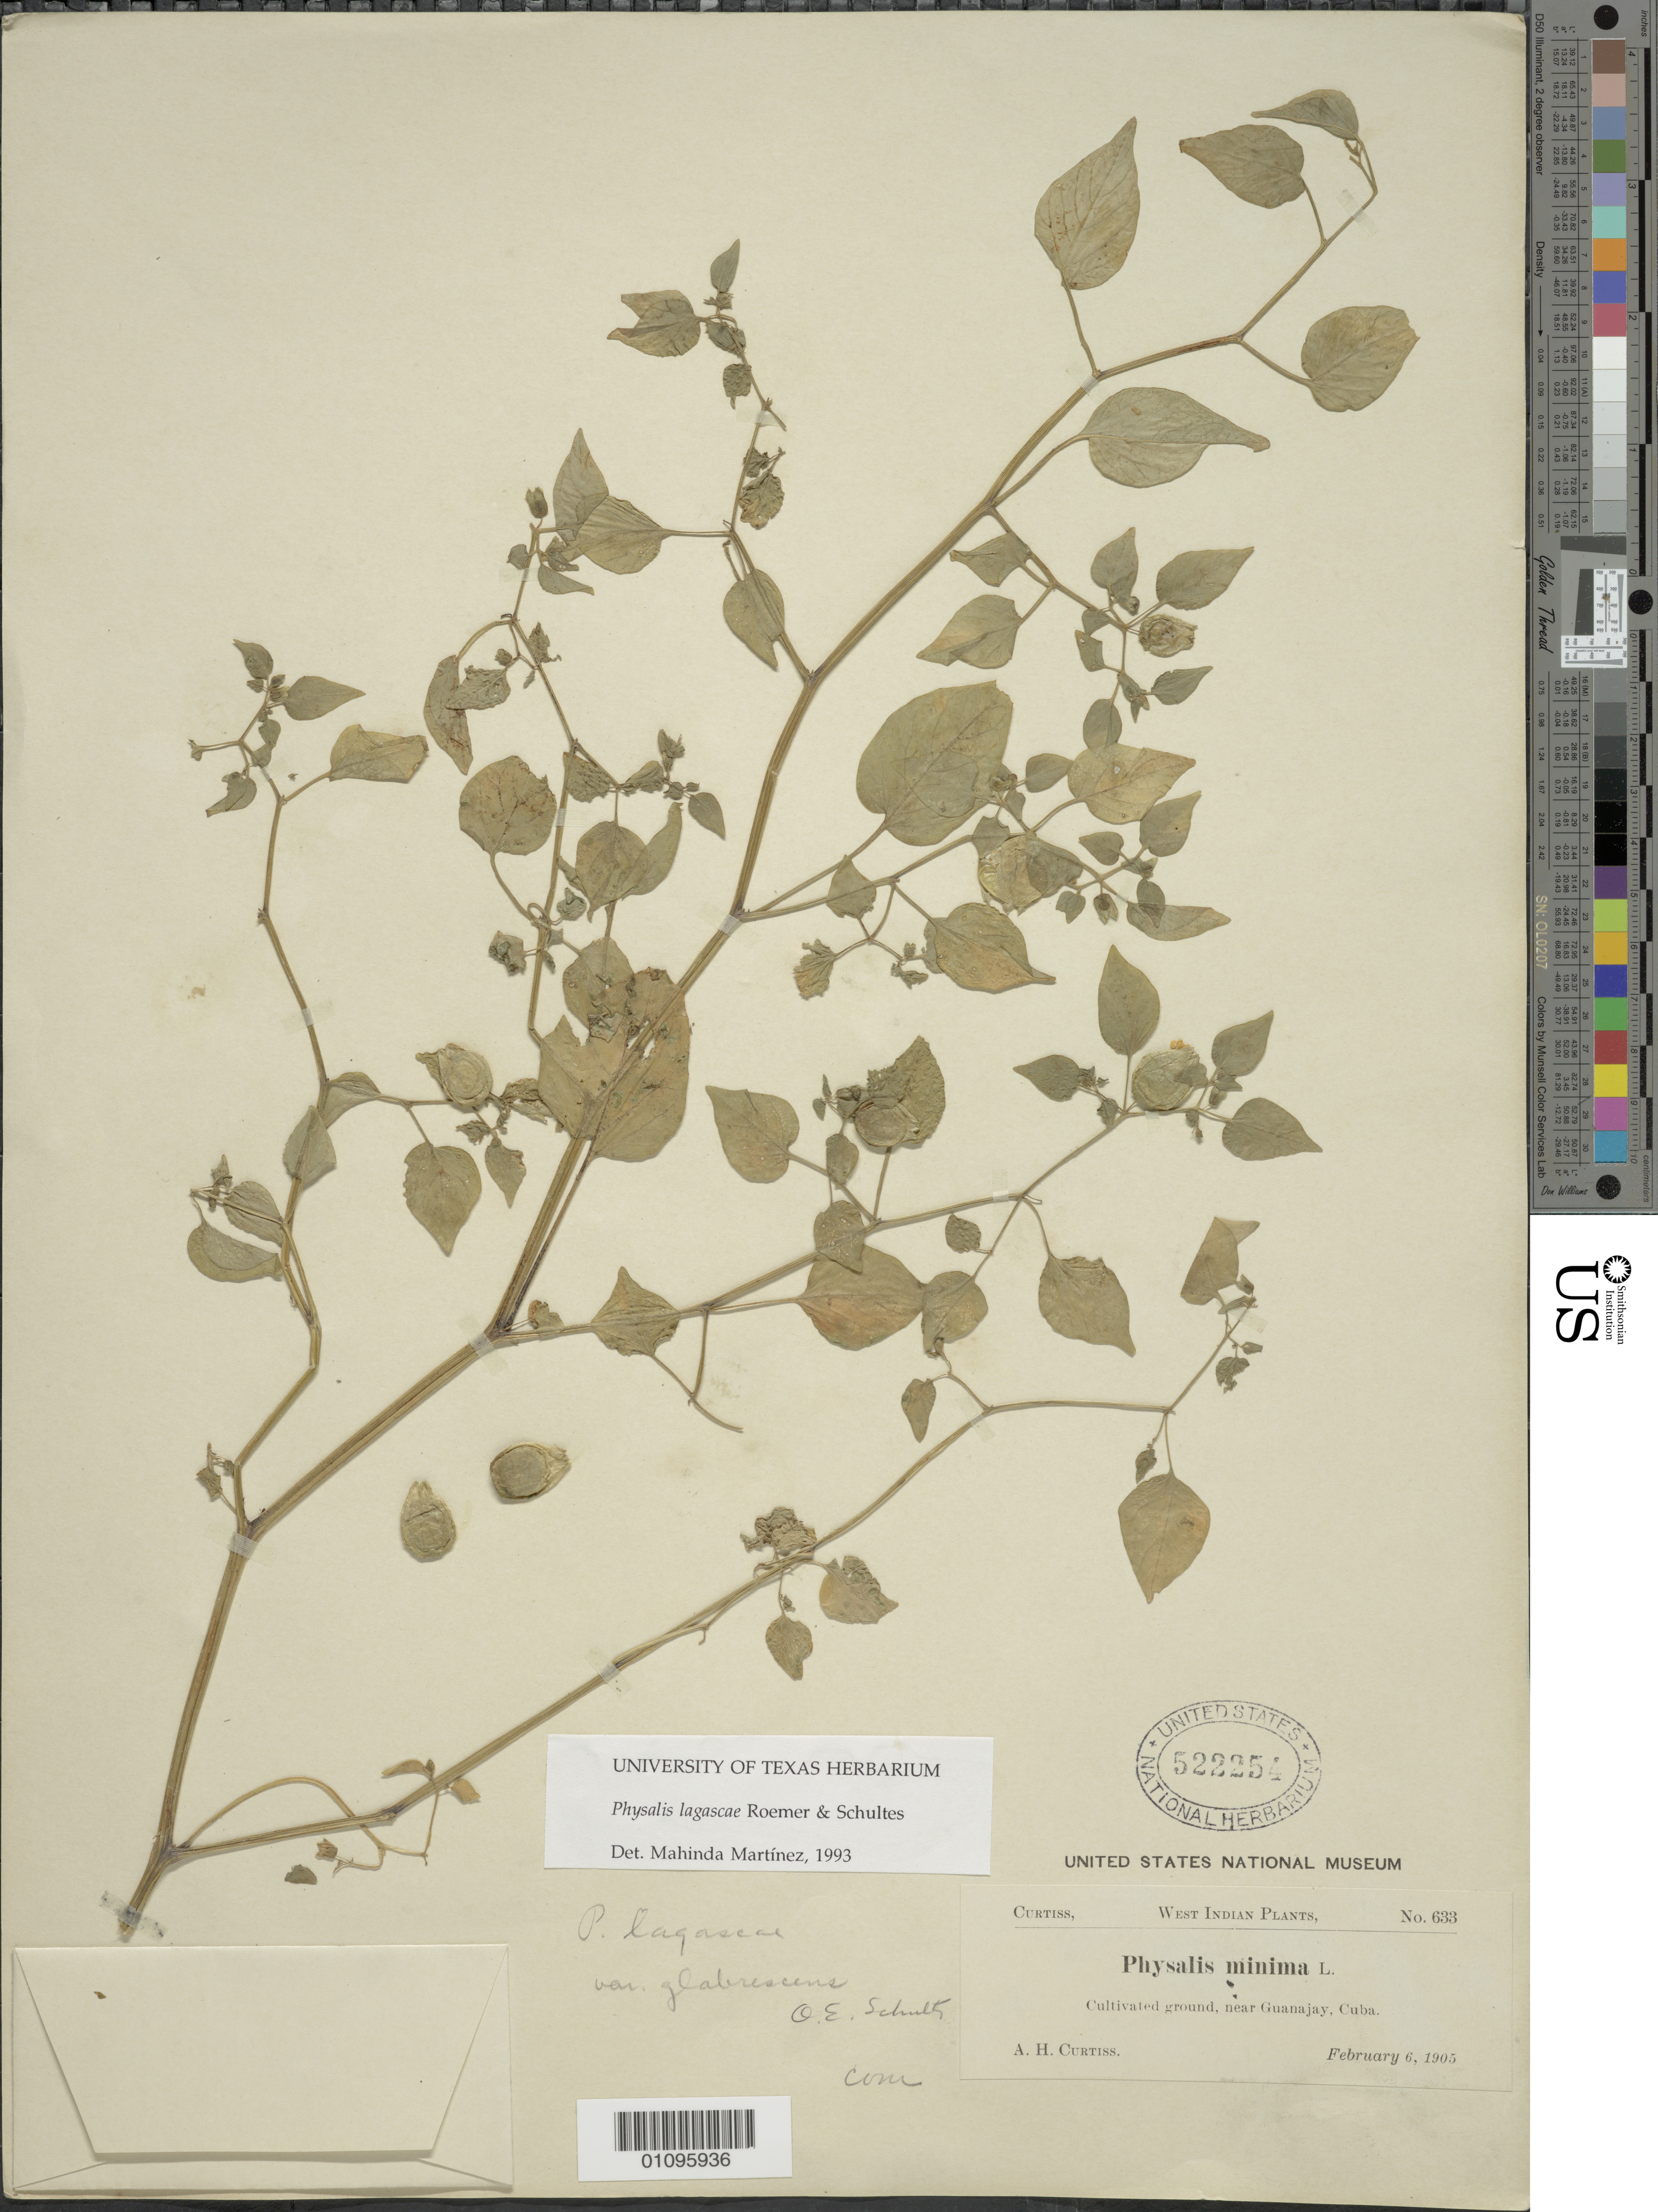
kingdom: Plantae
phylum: Tracheophyta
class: Magnoliopsida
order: Solanales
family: Solanaceae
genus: Physalis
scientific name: Physalis lagascae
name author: Roem. & Schult.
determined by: Martinez, M.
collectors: A. H. Curtiss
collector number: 633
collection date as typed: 06 Feb 1905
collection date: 1905-02-06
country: Cuba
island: Cuba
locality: Guanajay, near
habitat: Cultivated ground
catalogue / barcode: US 522254